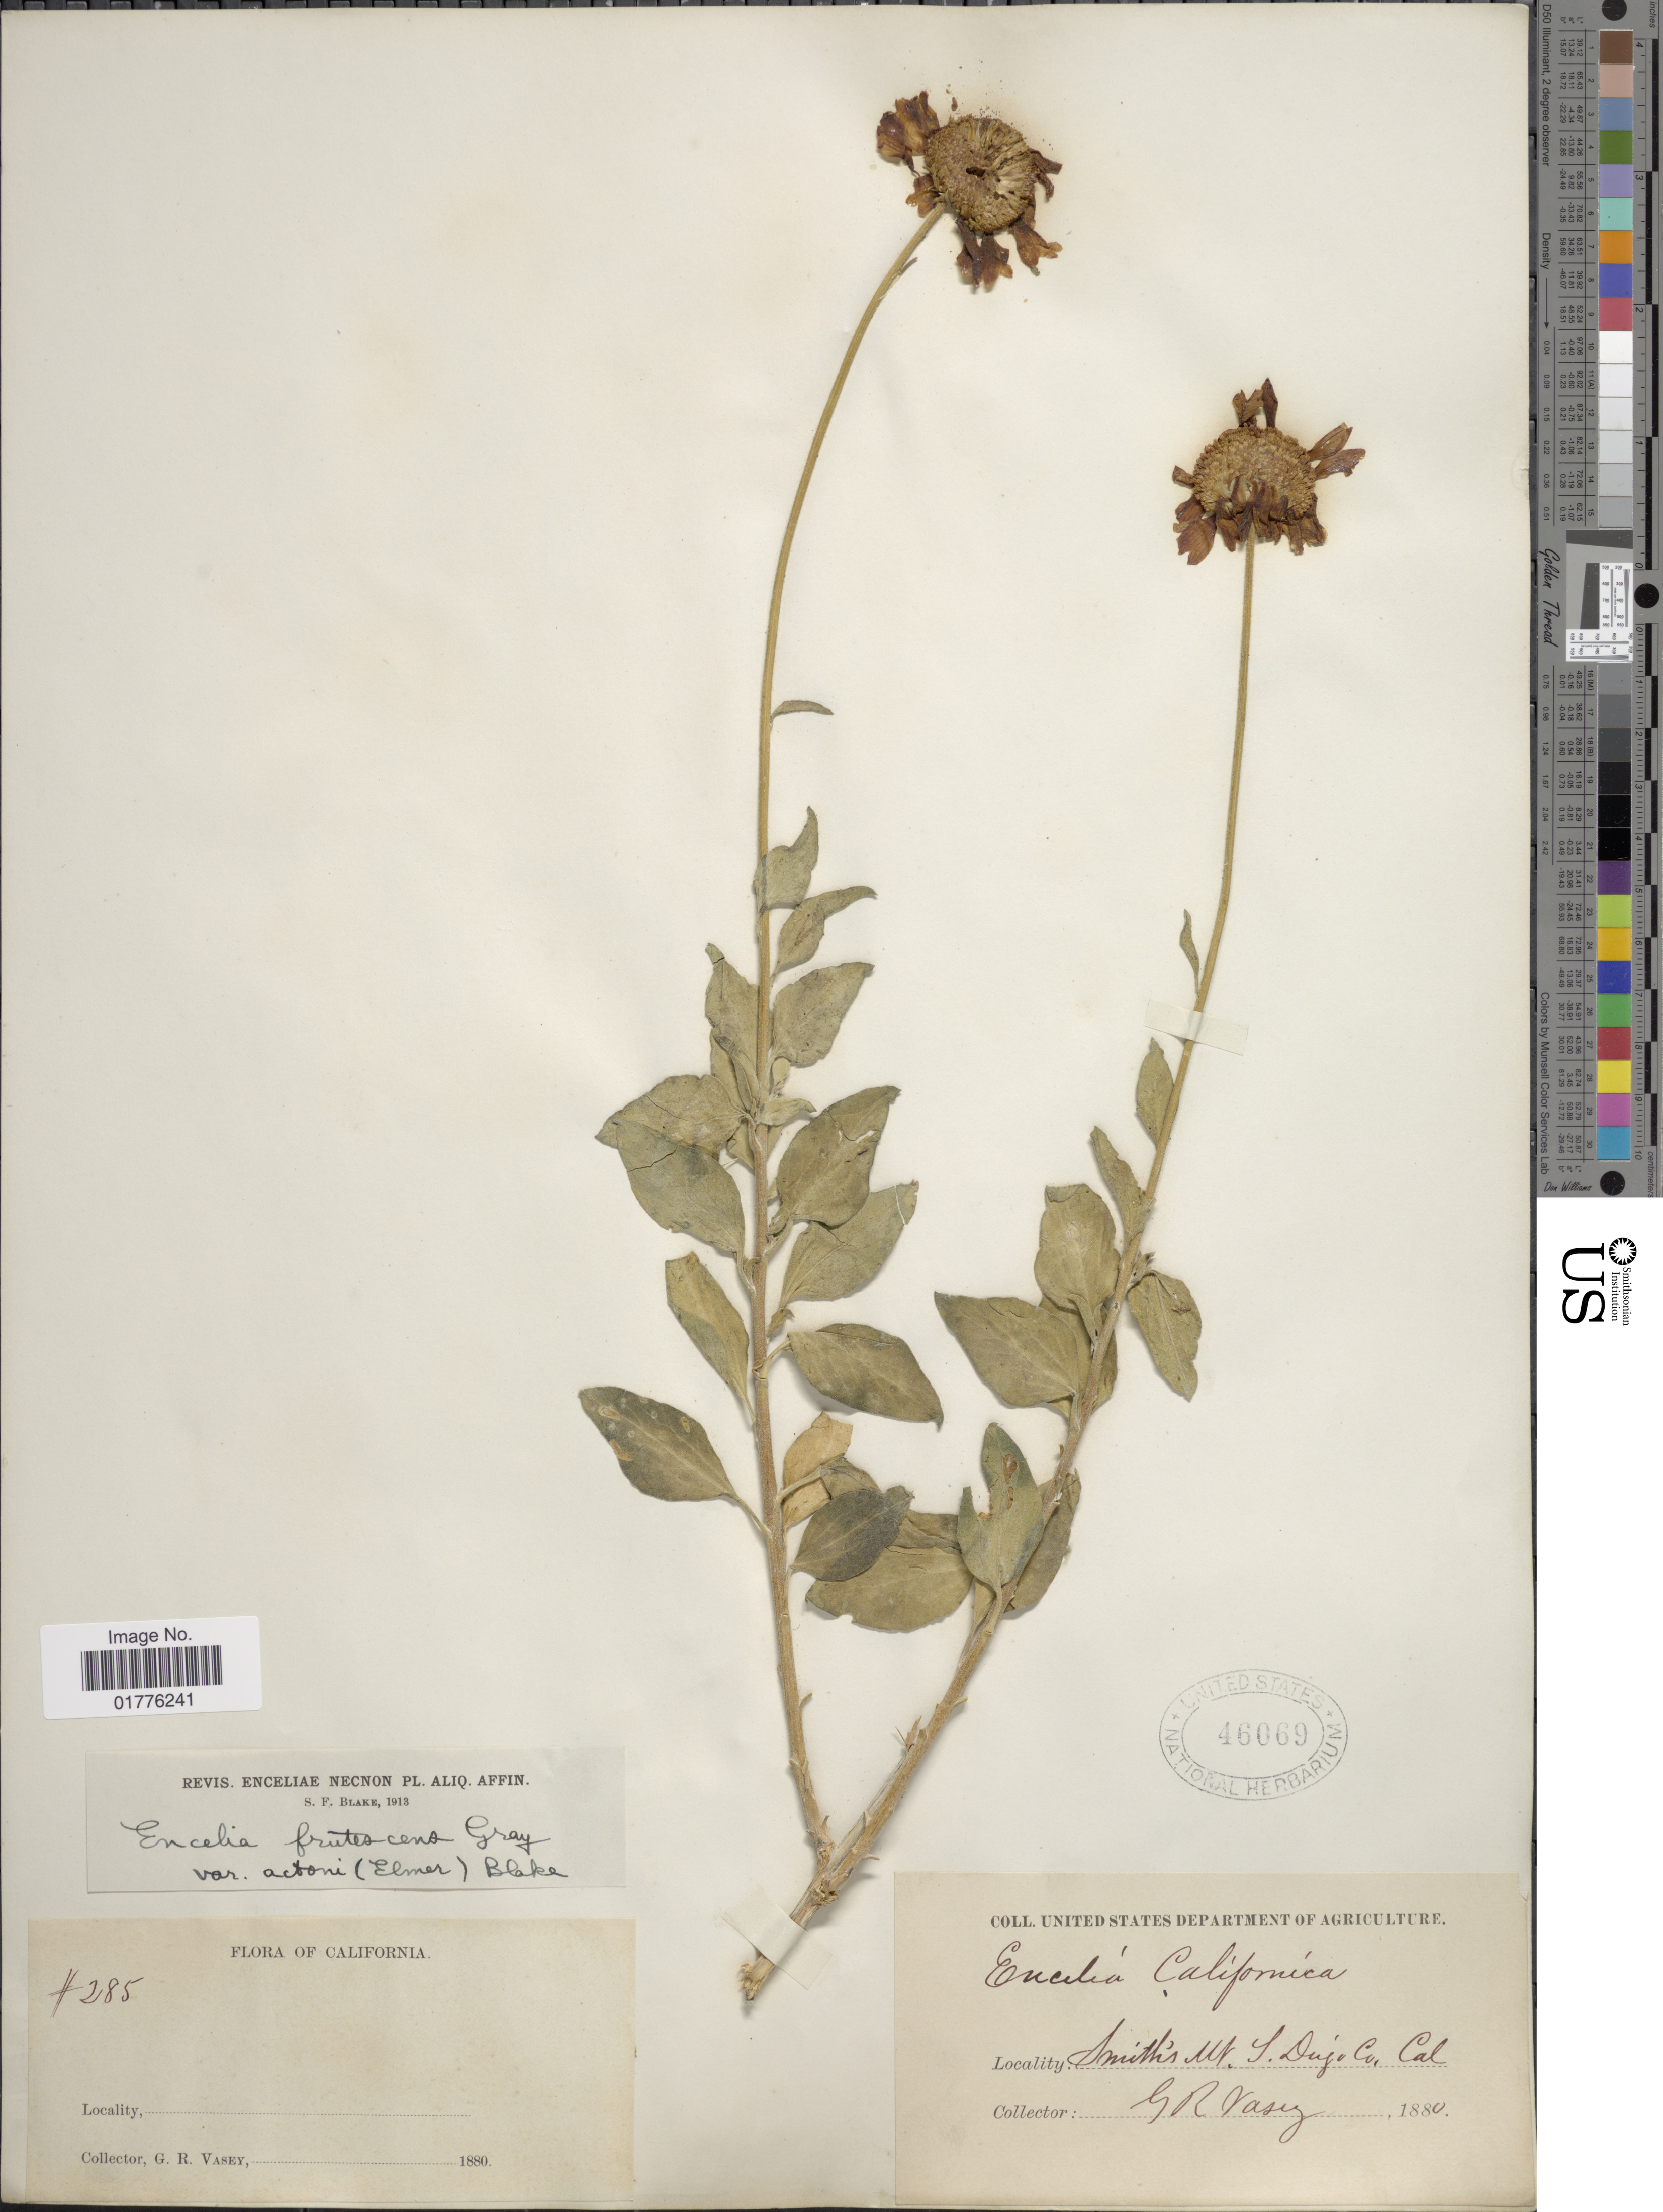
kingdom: Plantae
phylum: Tracheophyta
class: Magnoliopsida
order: Asterales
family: Asteraceae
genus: Encelia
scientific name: Encelia frutescens var. actonii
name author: (Elmer) S.F. Blake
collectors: G. R. Vasey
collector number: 285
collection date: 1880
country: United States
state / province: California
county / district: Inyo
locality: Smith's Mt., S. Inyo Co.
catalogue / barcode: US 46069